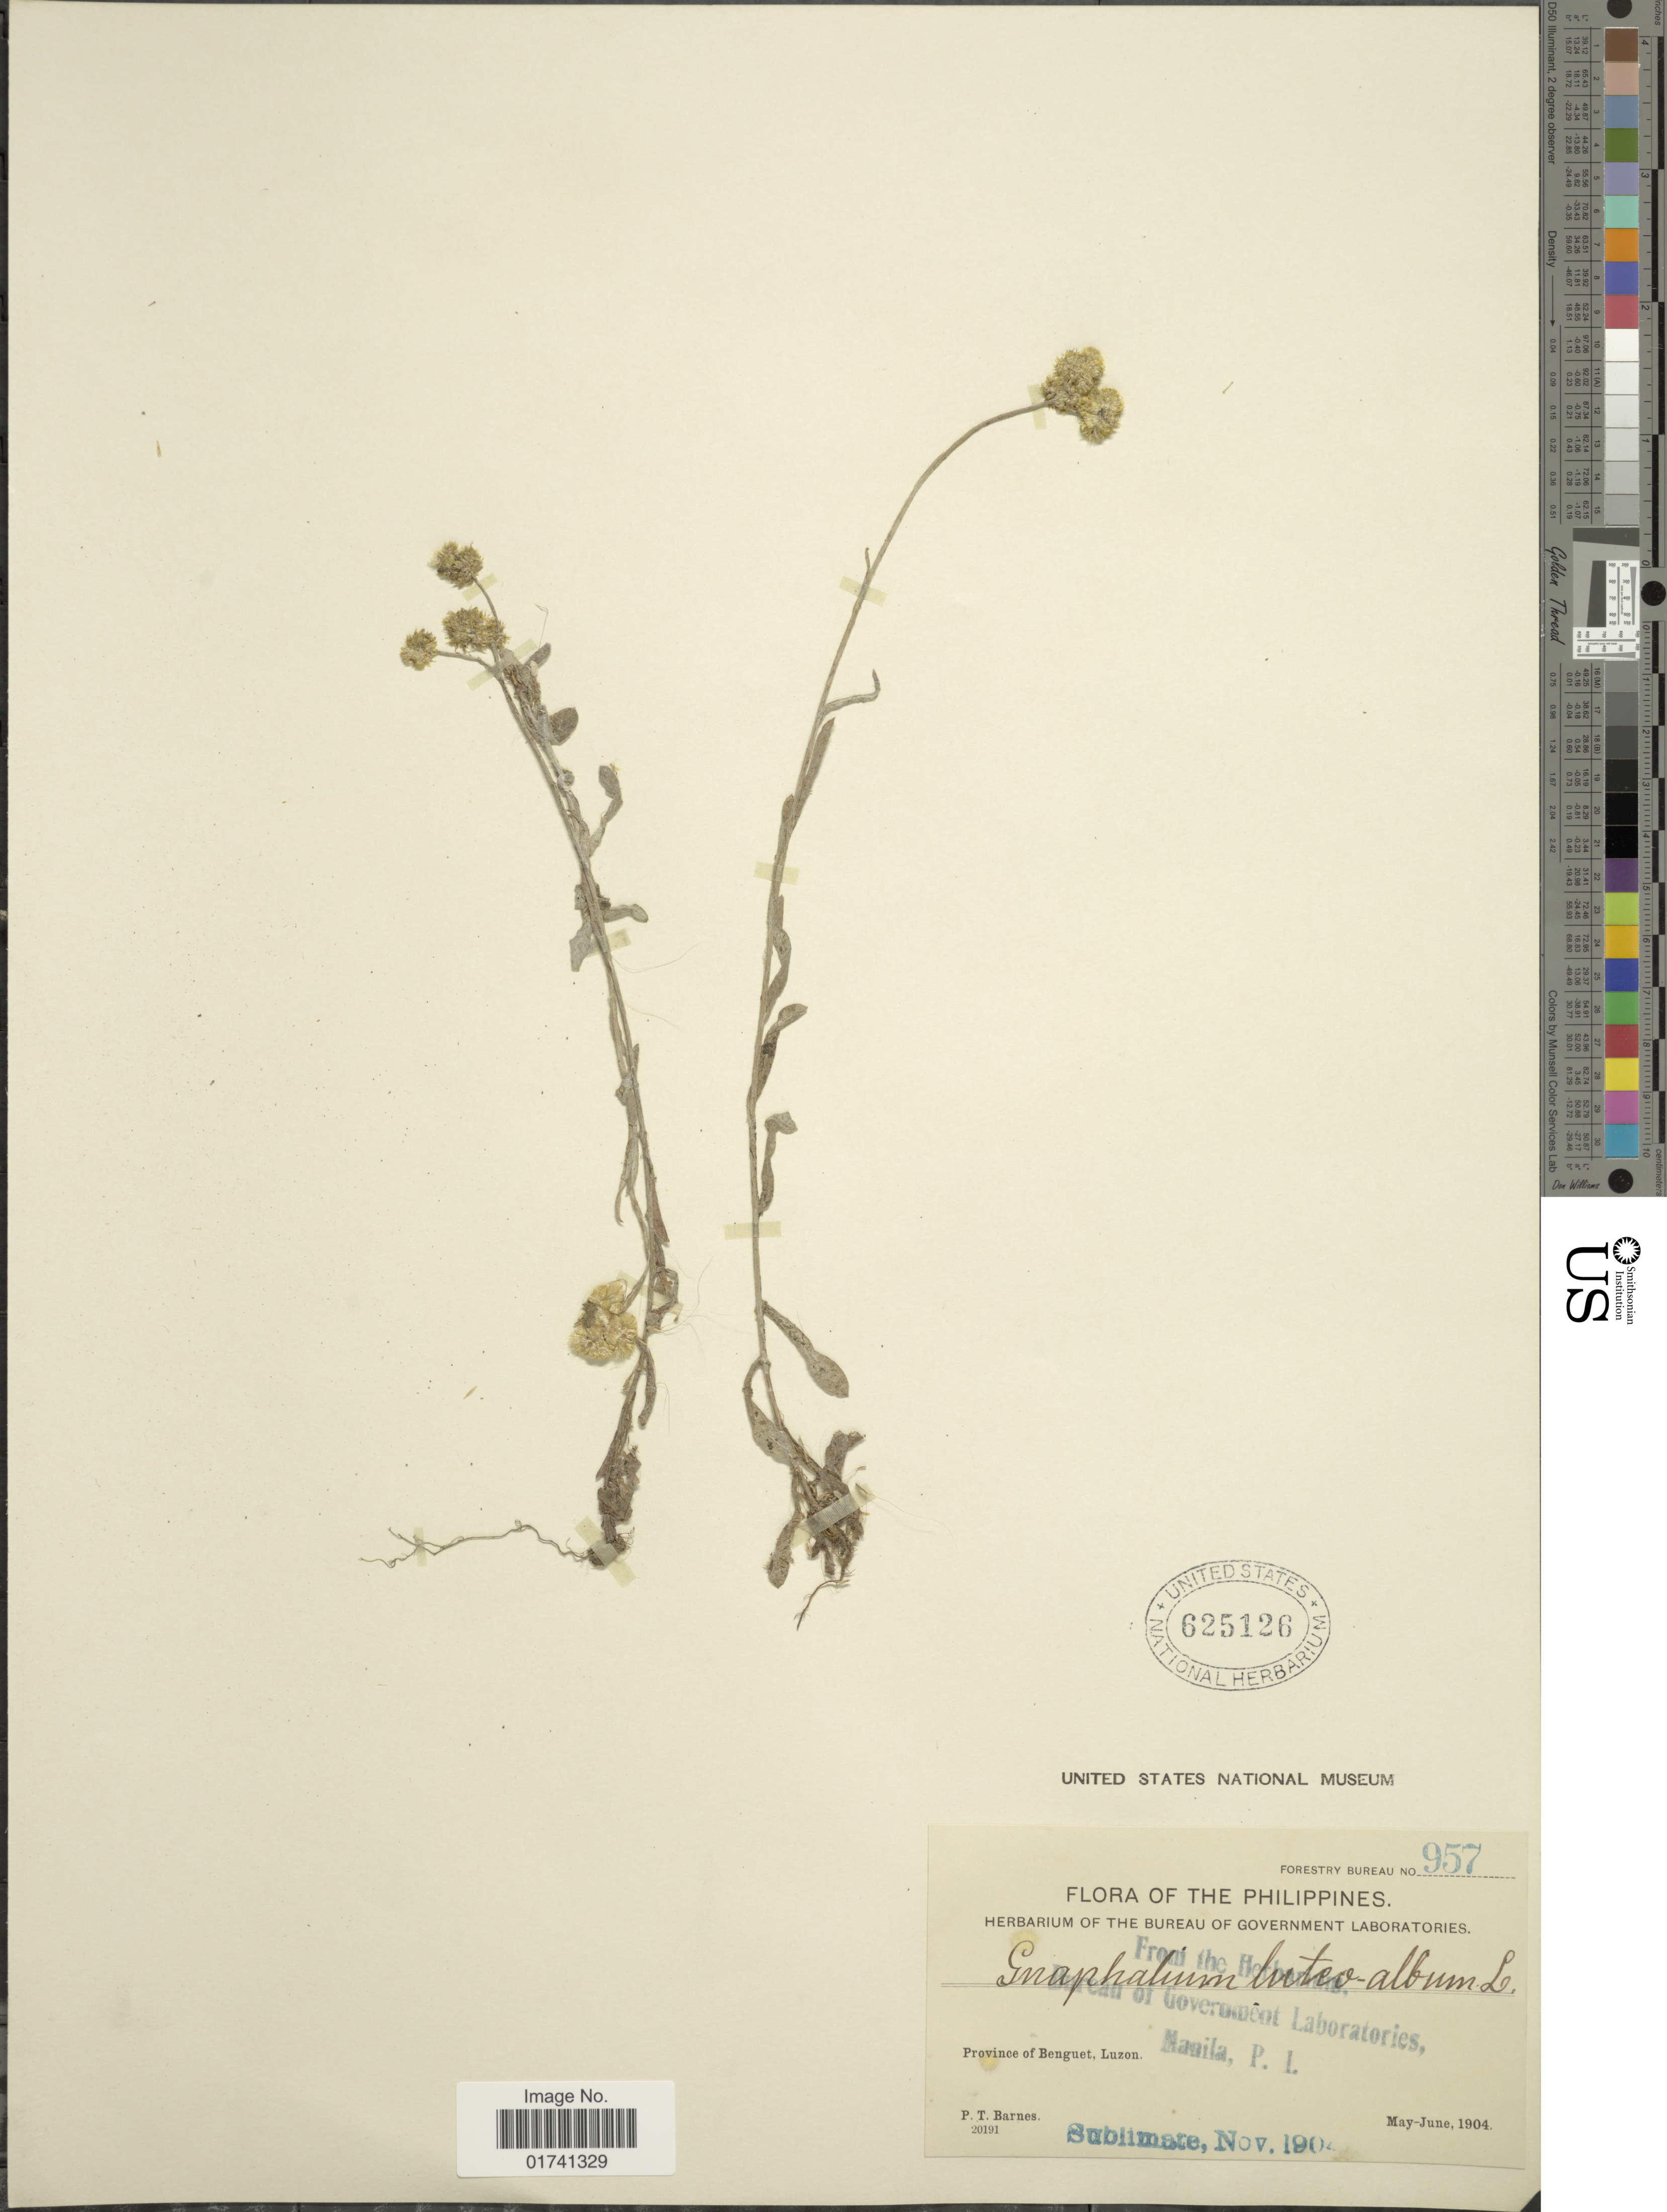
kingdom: Plantae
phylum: Tracheophyta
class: Magnoliopsida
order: Asterales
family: Asteraceae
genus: Laphangium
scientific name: Laphangium luteoalbum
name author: (L.) Tzvelev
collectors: P. Barnes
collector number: Forestry Bureau 957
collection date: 1904-05/1904-06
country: Philippines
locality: Province of Benguet, Luzon.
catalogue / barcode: US 625126